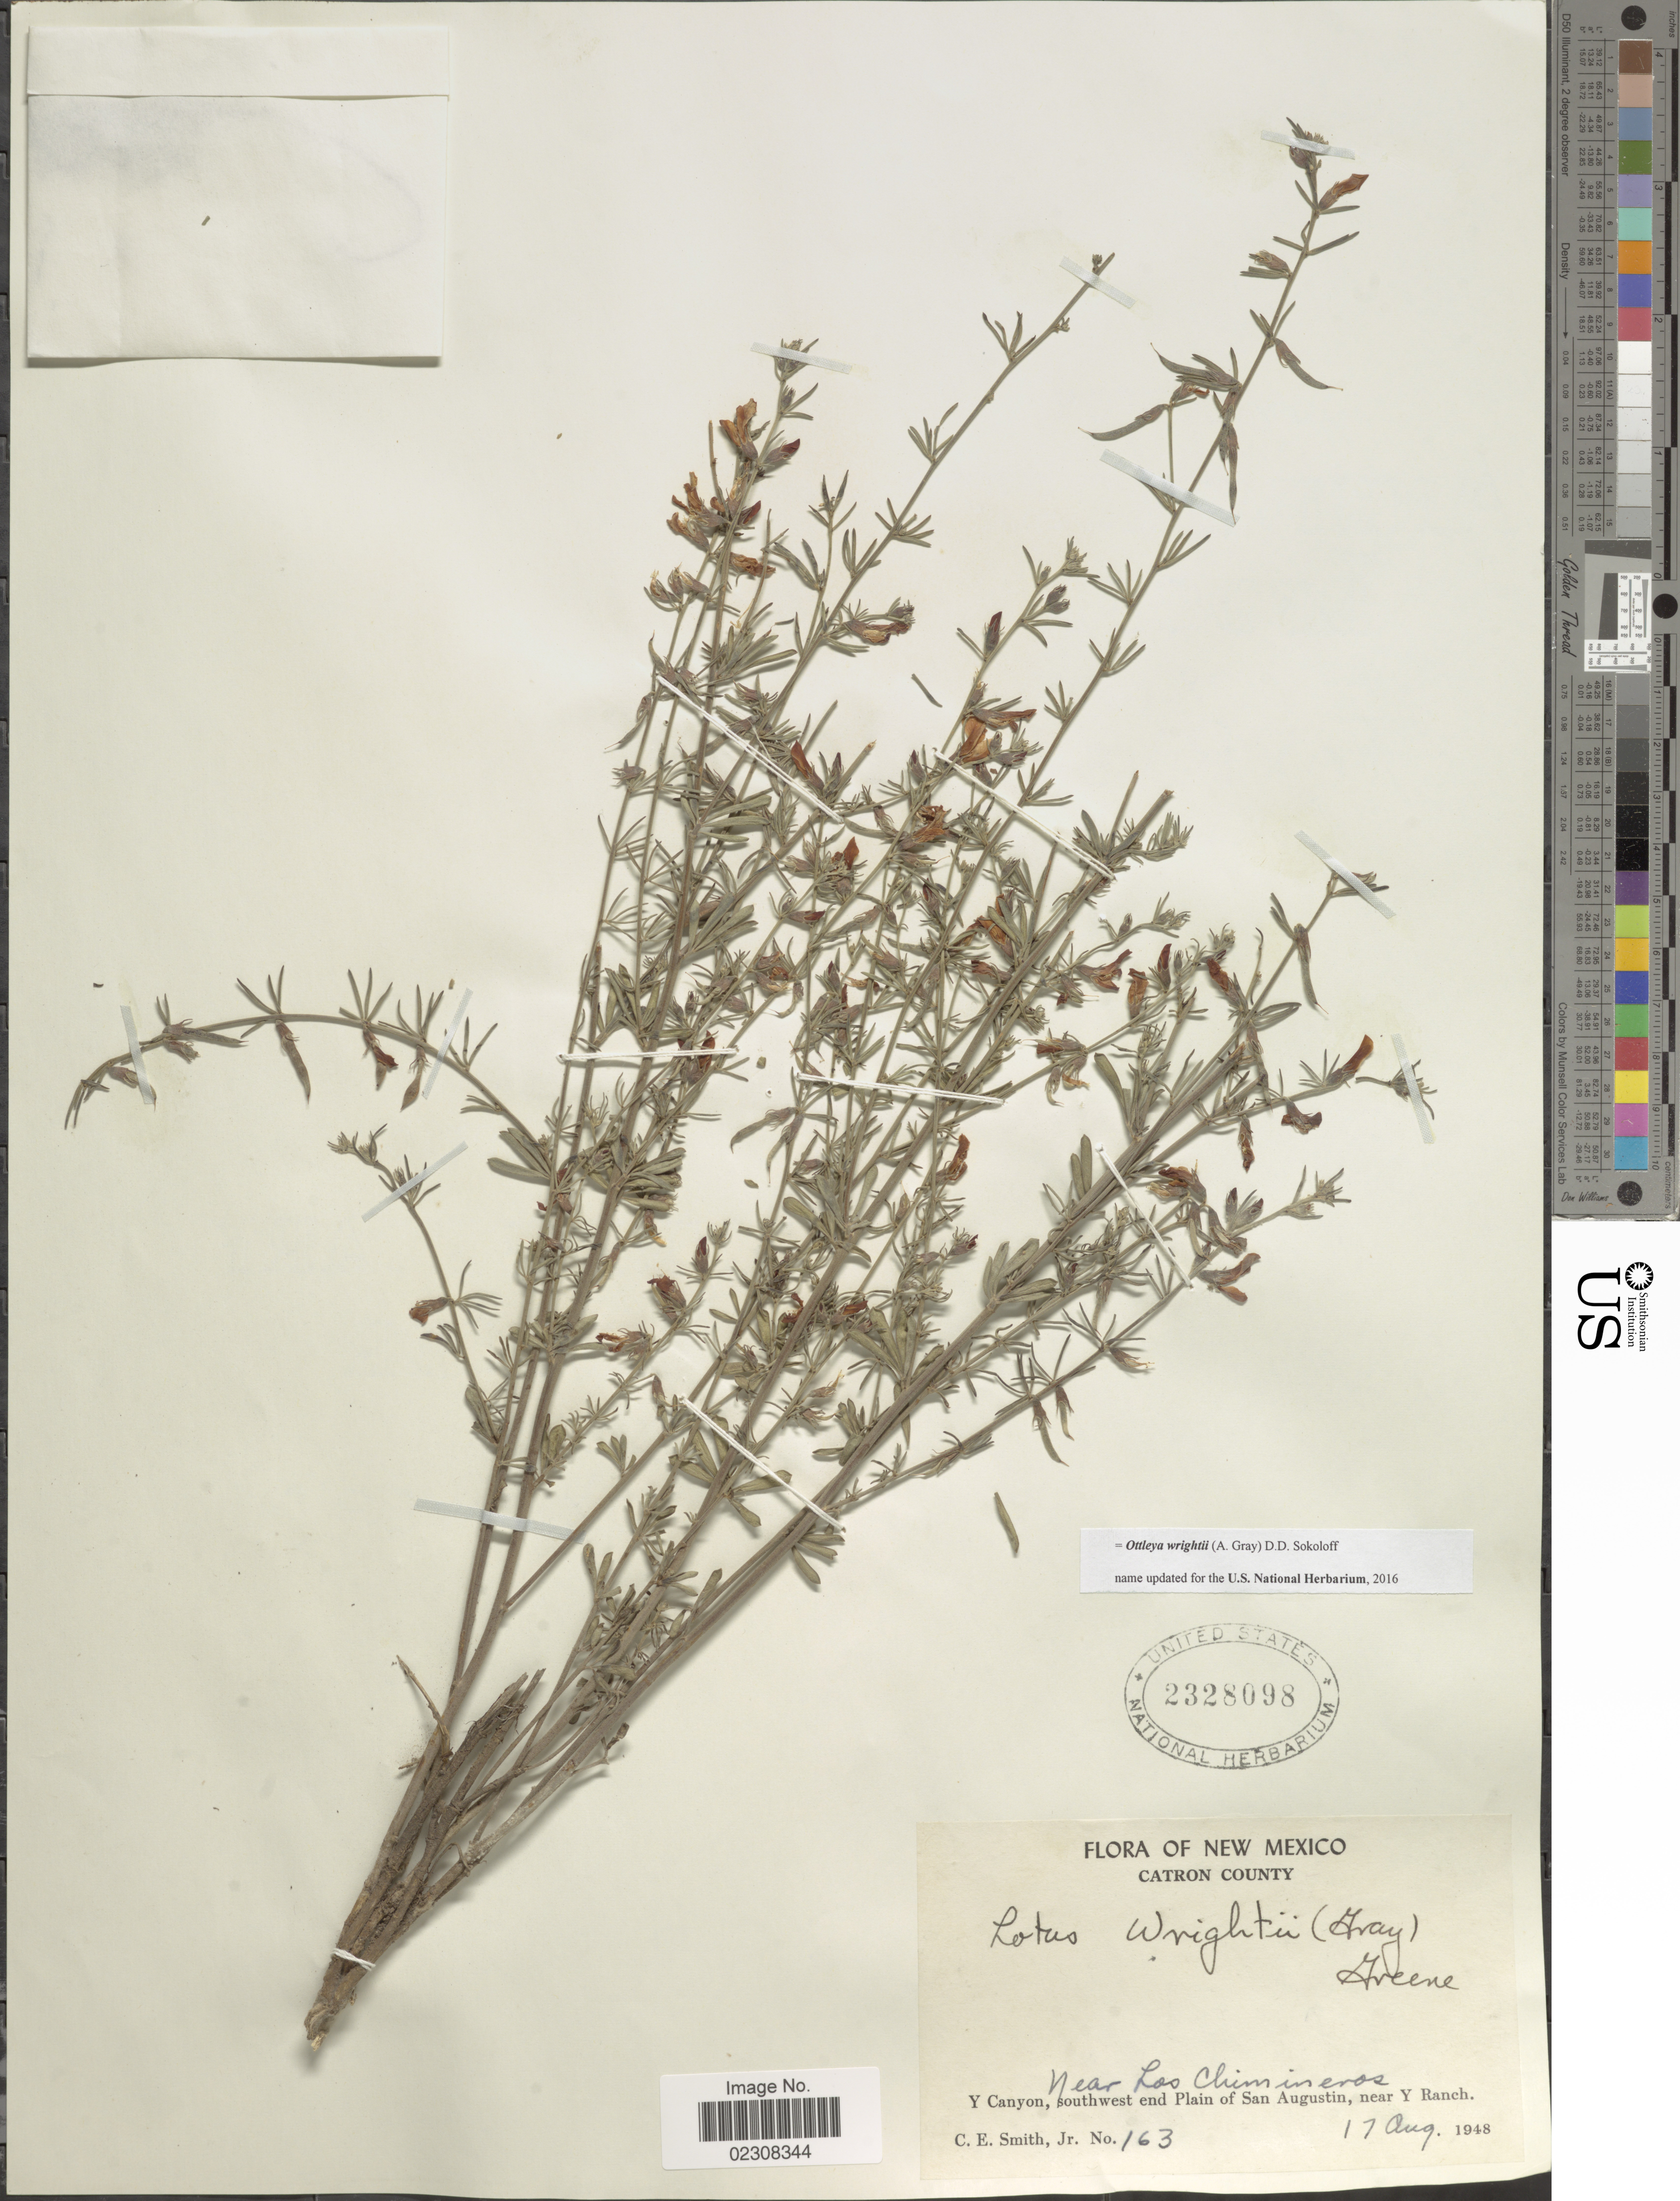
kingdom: Plantae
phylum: Tracheophyta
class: Magnoliopsida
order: Fabales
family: Fabaceae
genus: Ottleya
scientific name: Ottleya wrightii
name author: (A. Gray) D.D. Sokoloff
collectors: C. E. Smith Jr.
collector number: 163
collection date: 1948-08-17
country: United States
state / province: New Mexico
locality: Catron County, Near Los Chim in eros, Y Canyon, southwest end Plain of San Augustin, near Y Ranch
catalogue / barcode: US 2328098